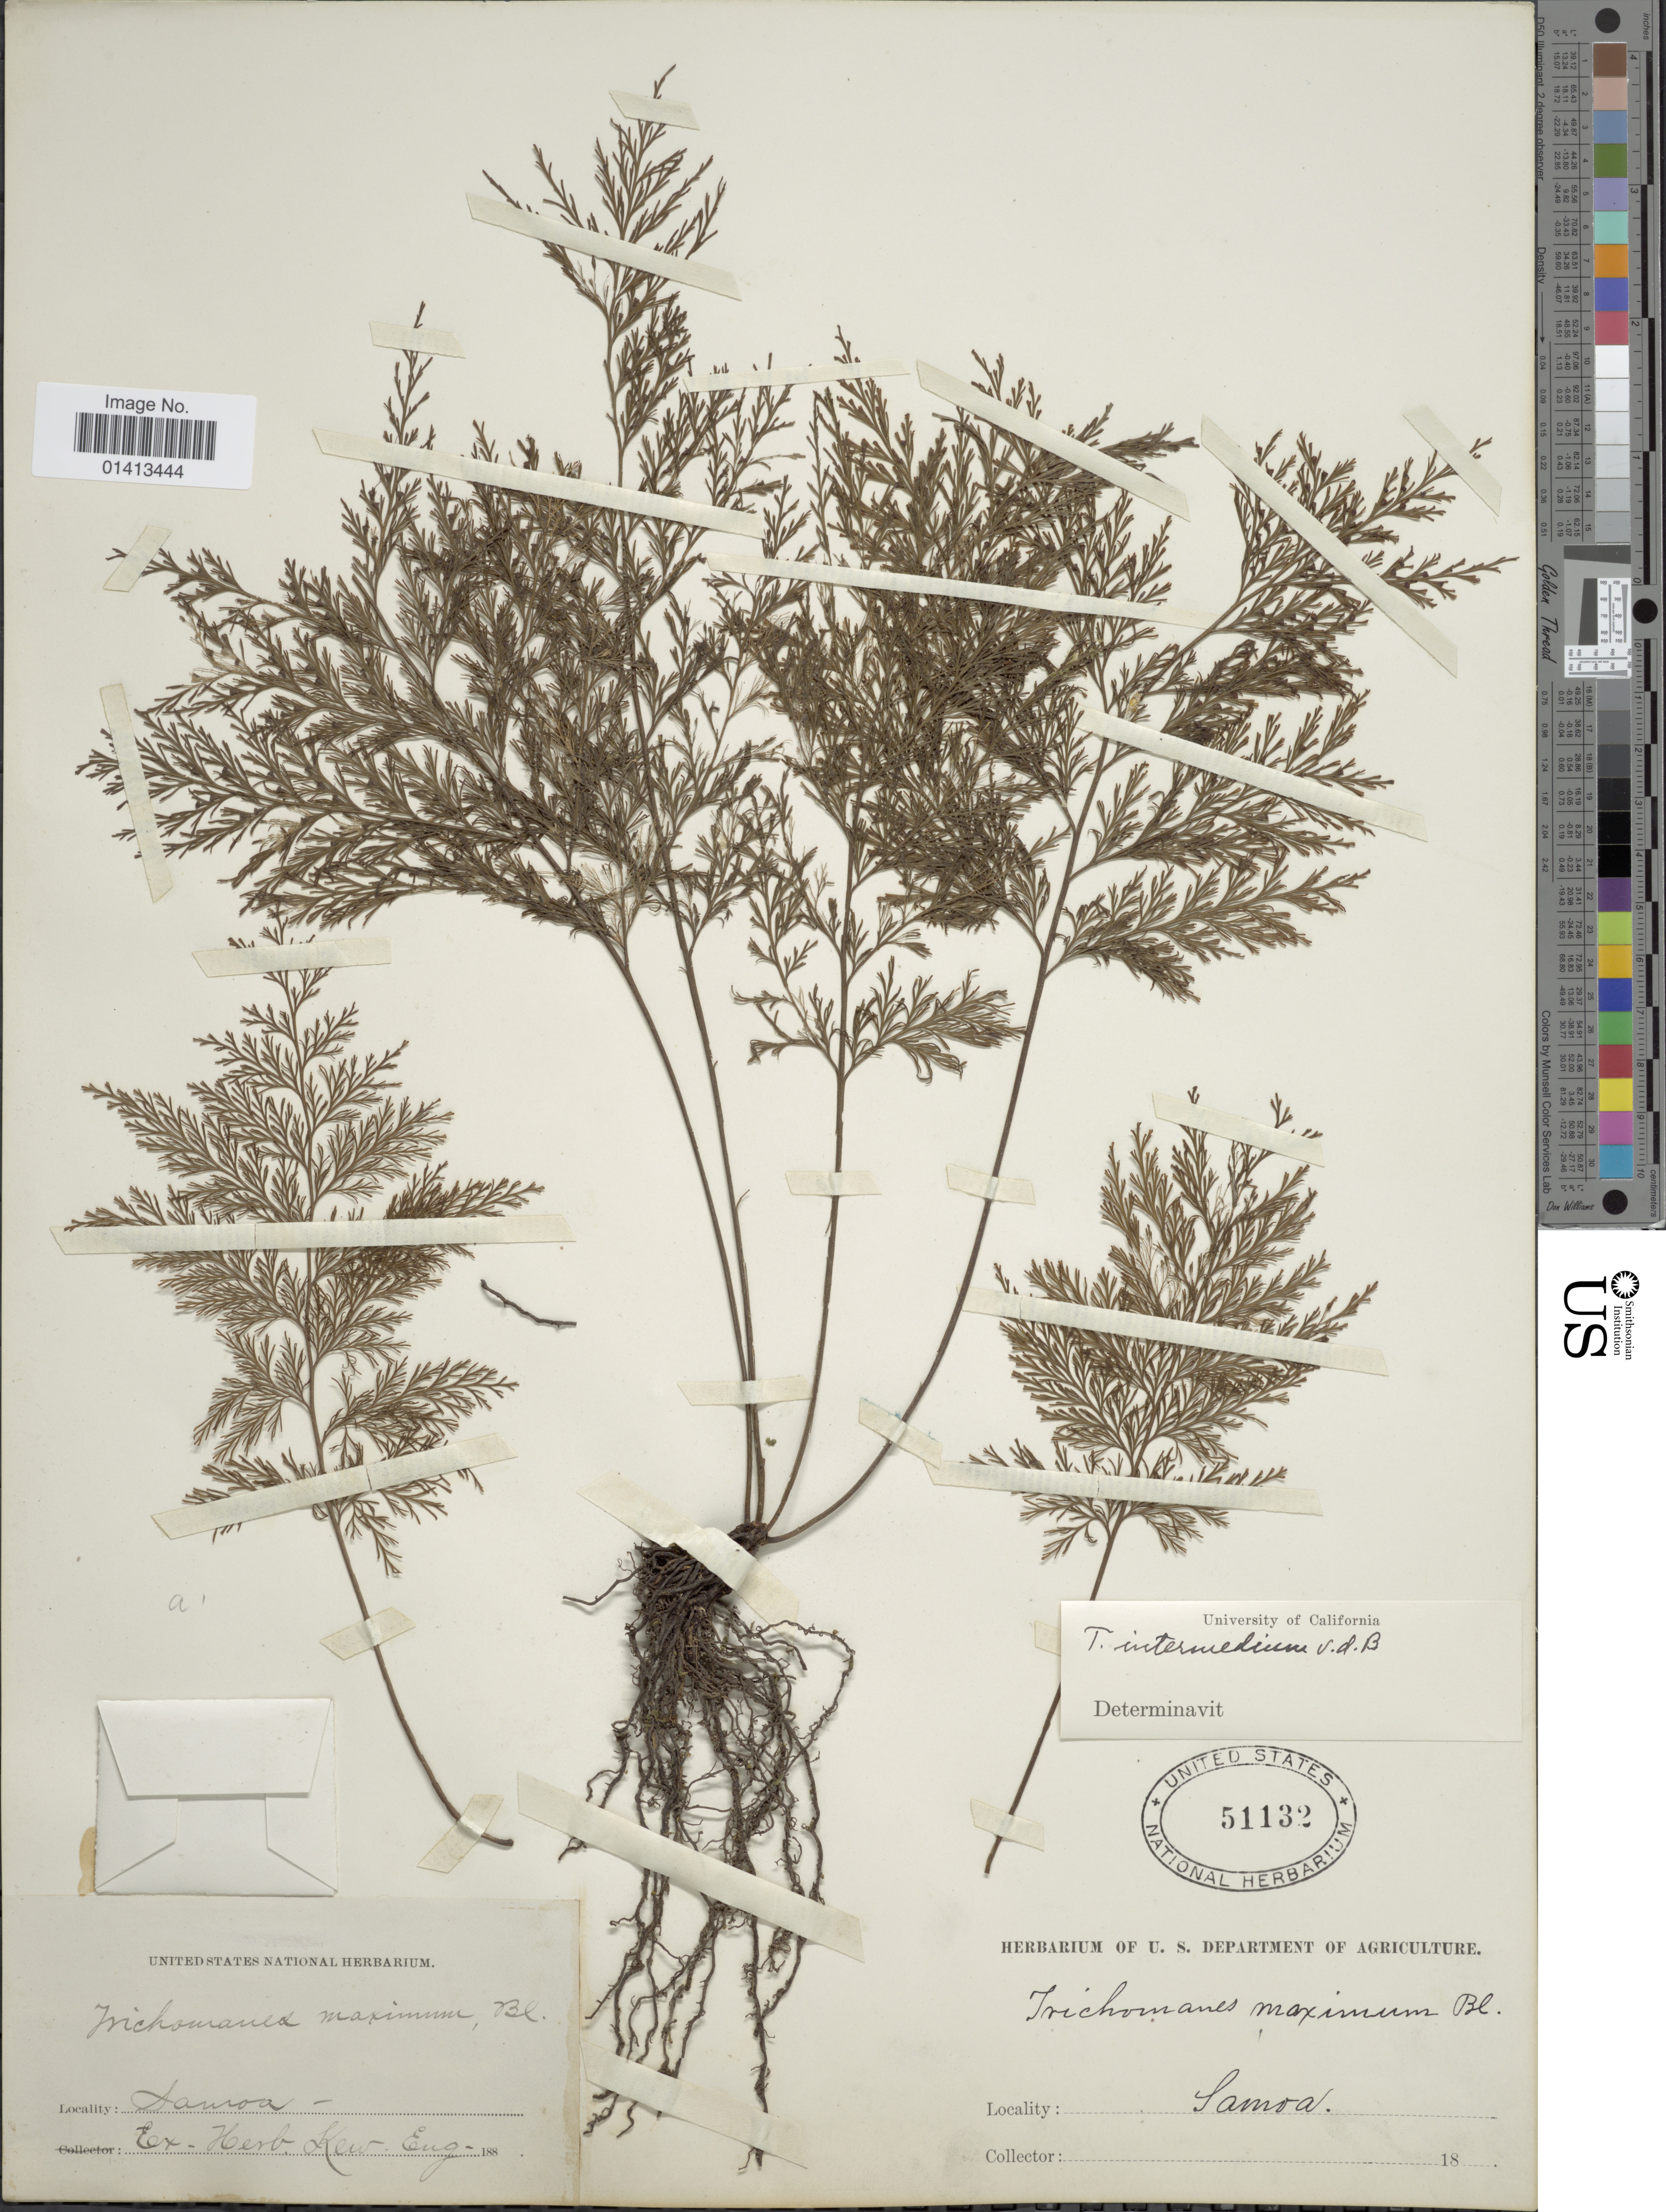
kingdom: Plantae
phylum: Tracheophyta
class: Polypodiopsida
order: Hymenophyllales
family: Hymenophyllaceae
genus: Crepidomanes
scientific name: Crepidomanes intermedium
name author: (Bosch) Ebihara & K. Iwats.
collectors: ex Herb. Kew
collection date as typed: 188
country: American Samoa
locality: Samoa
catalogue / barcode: US 51132